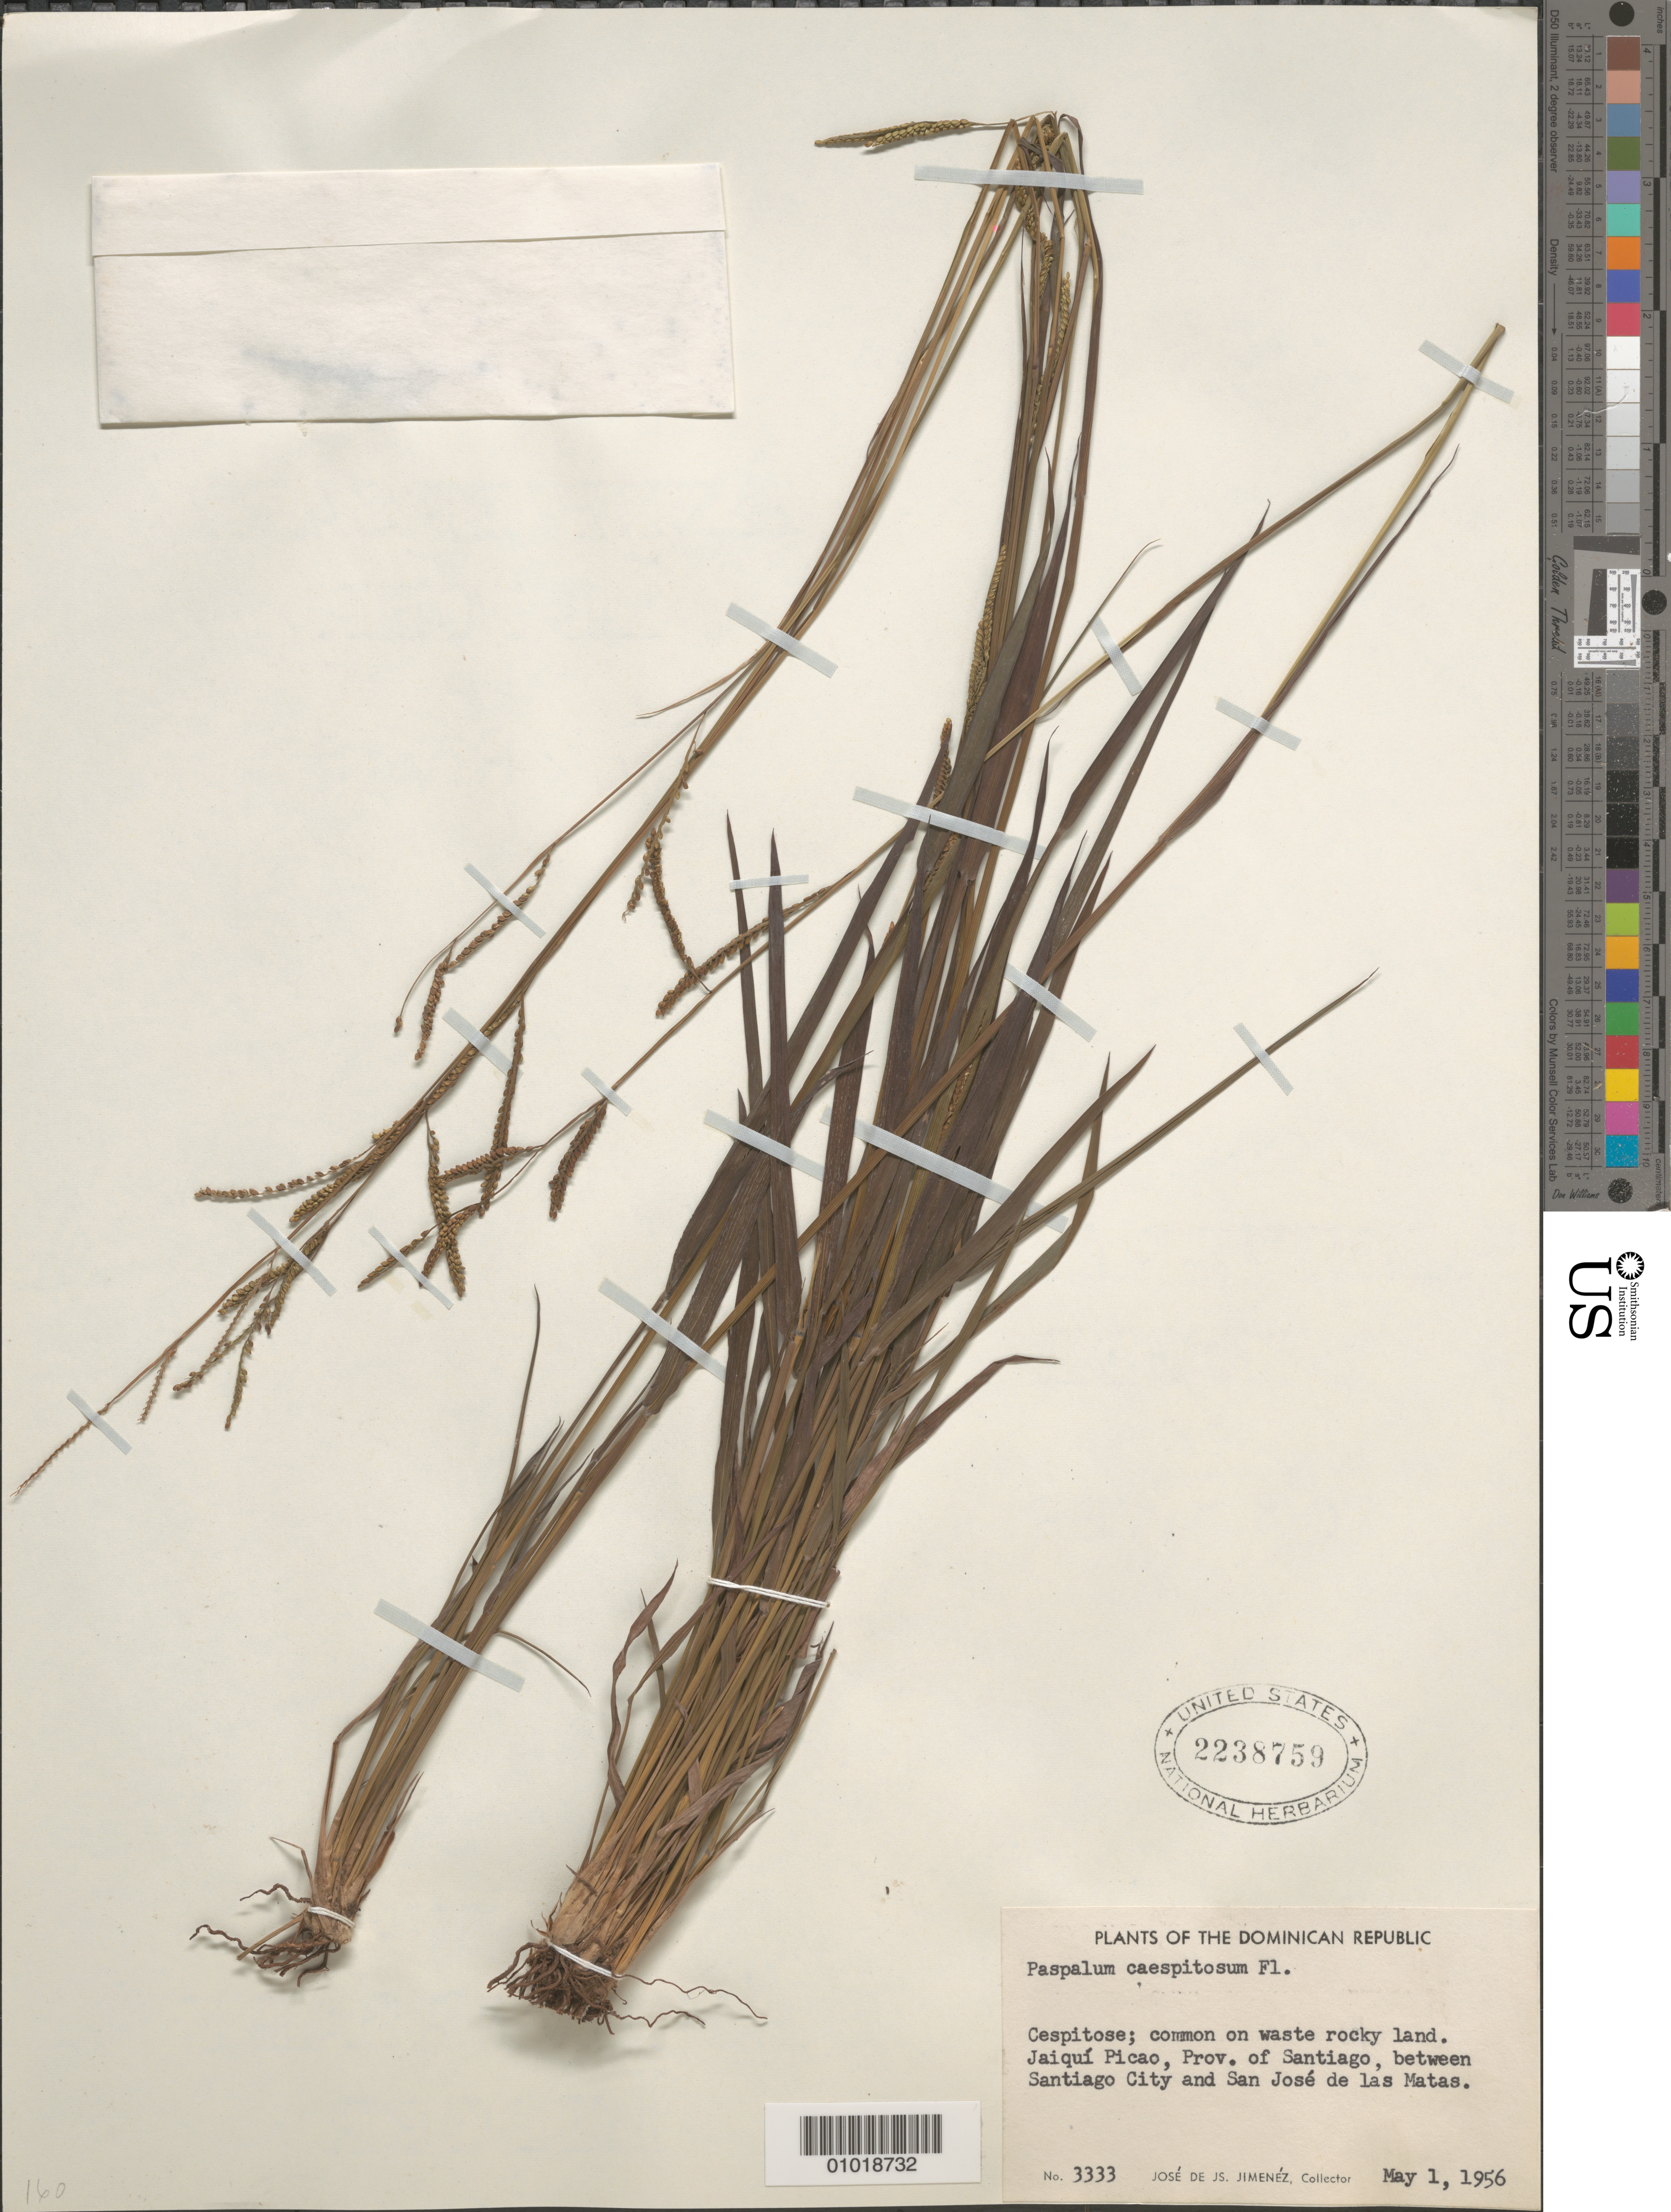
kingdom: Plantae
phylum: Tracheophyta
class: Liliopsida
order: Poales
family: Poaceae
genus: Paspalum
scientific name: Paspalum caespitosum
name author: Flüggé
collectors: J. J. Jiménez Almonte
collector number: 3333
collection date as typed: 01 May 1956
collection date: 1956-05-01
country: Dominican Republic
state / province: Santiago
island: Hispaniola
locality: Jaquí Picado, between Santiago City and San José de las Matas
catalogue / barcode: US 2238759